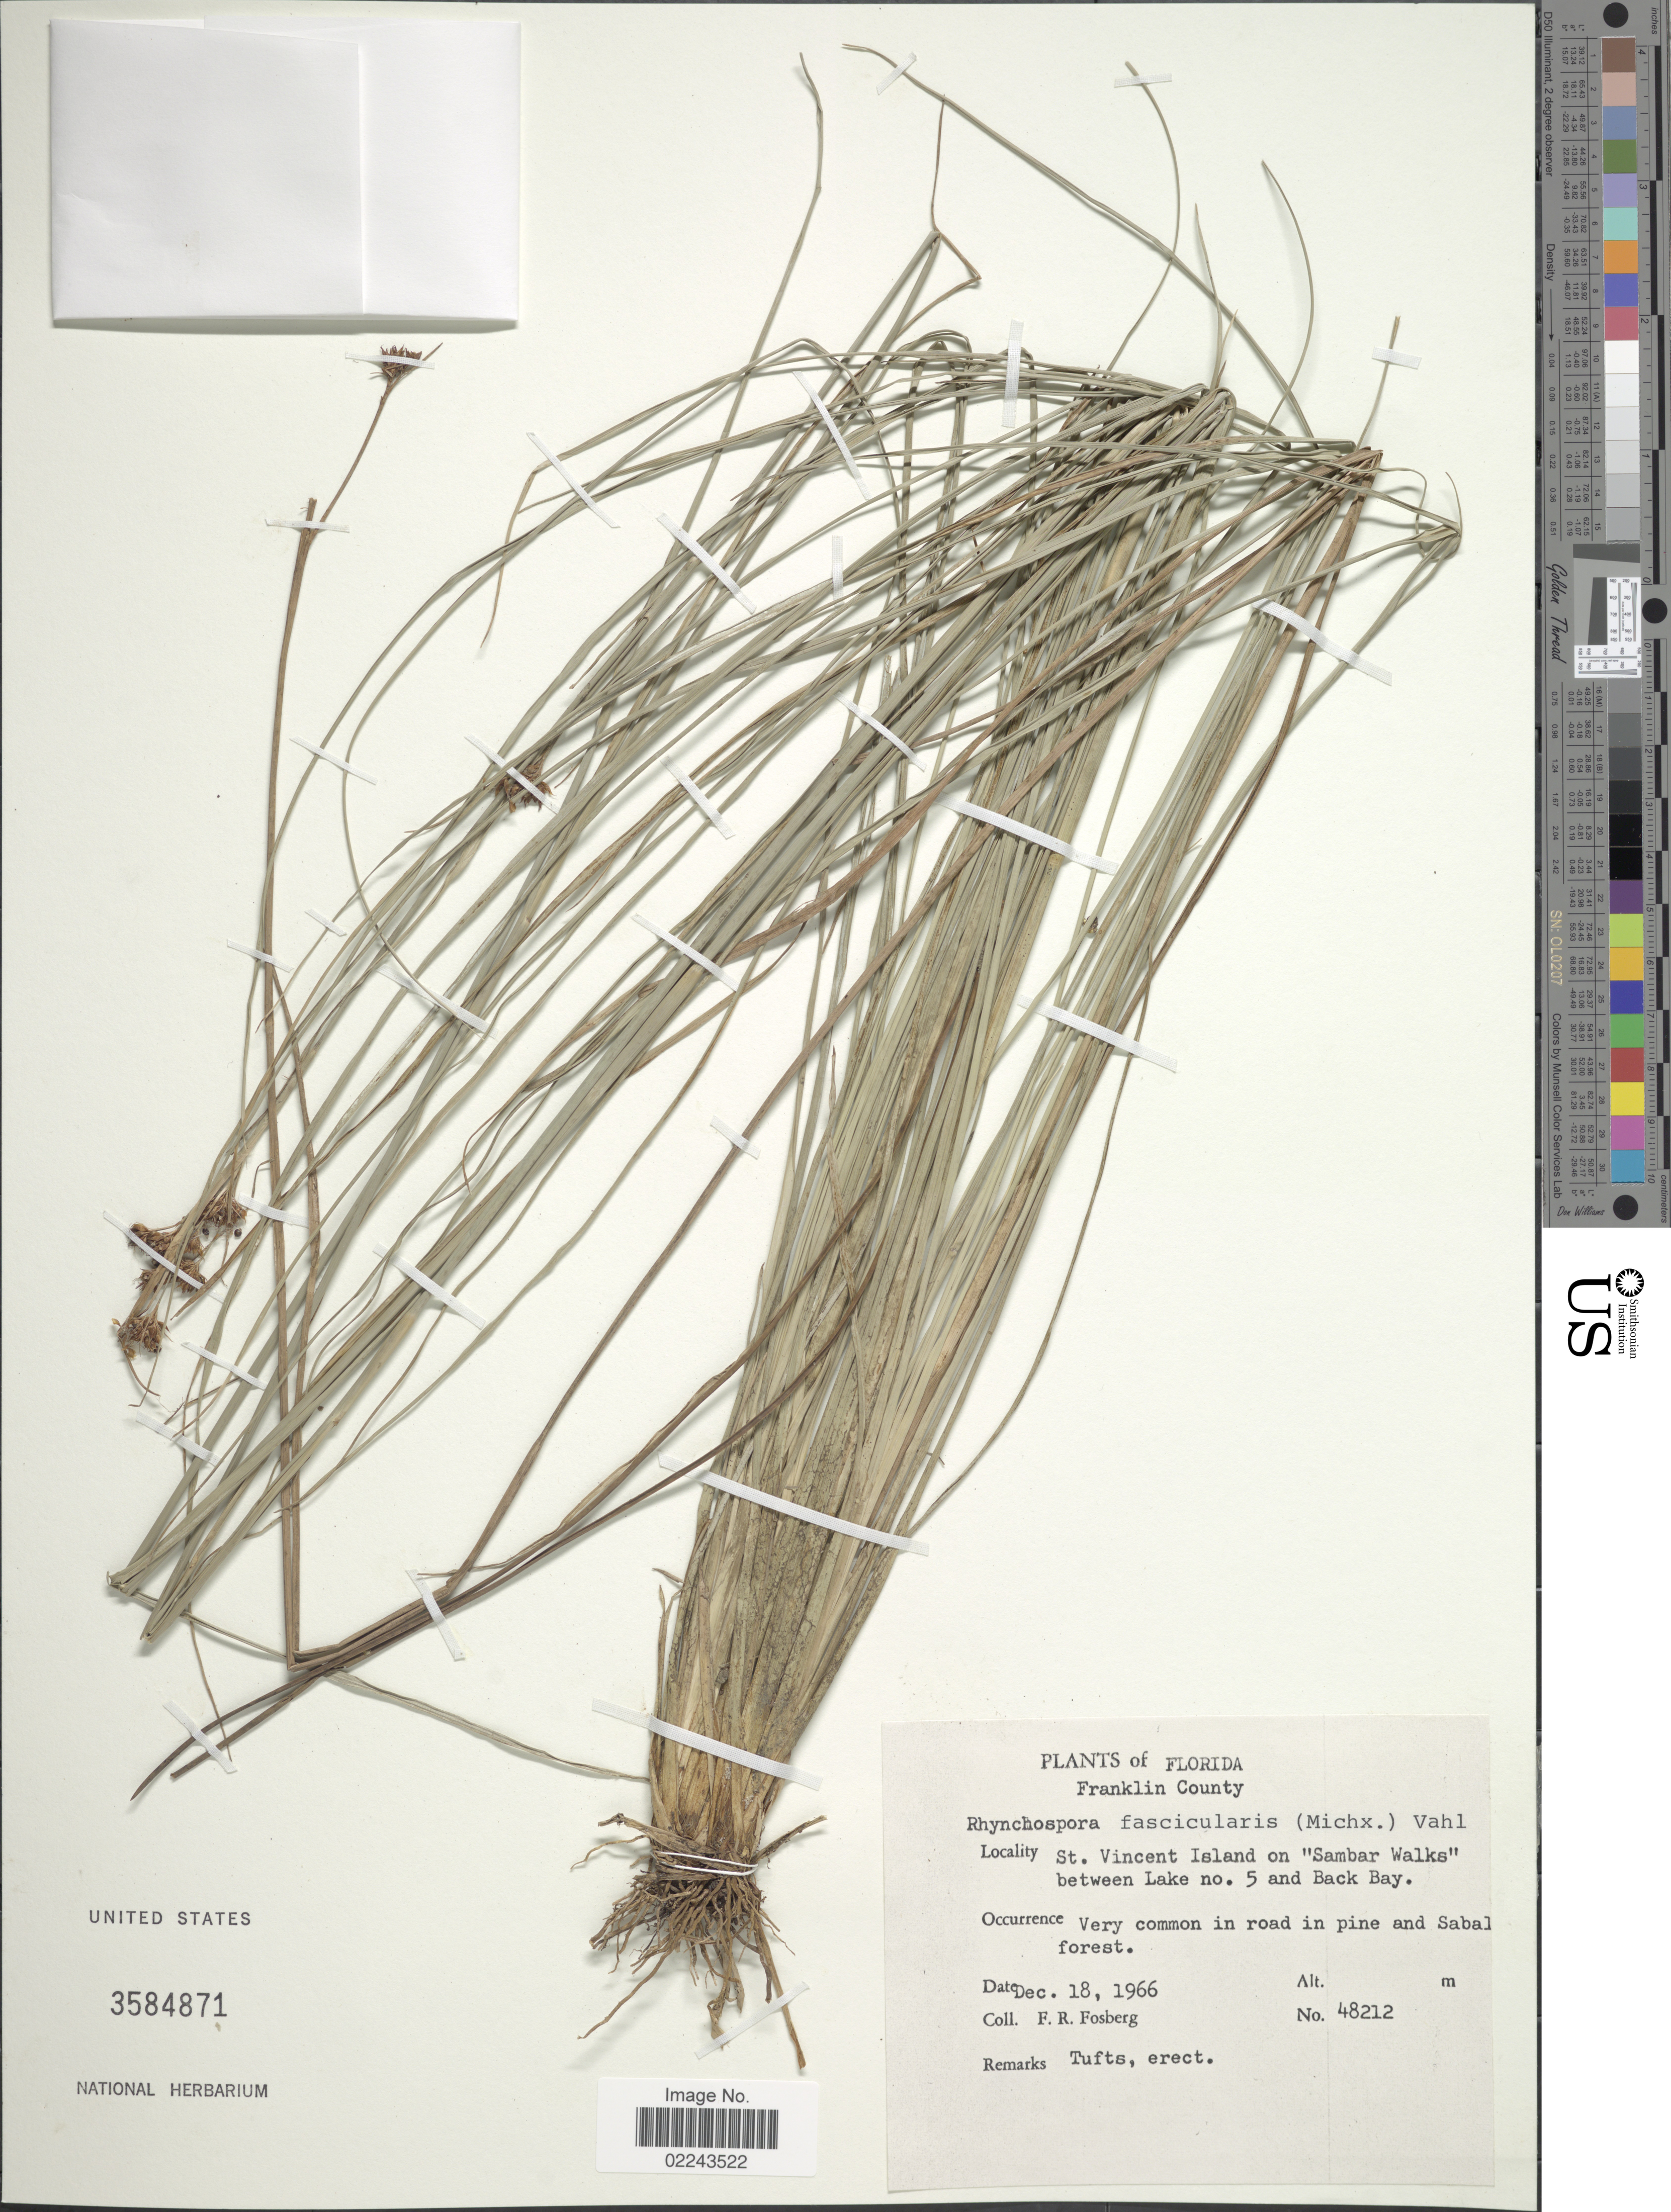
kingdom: Plantae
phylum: Tracheophyta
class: Liliopsida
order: Poales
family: Cyperaceae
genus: Rhynchospora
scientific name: Rhynchospora fascicularis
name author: (Michx.) Vahl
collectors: F. R. Fosberg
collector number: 48212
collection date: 1966-12-18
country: United States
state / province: Florida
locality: Franklin County, St. Vincent Island on Sambar Walks between Lake no 5 and Back Bay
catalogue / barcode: US 3584871